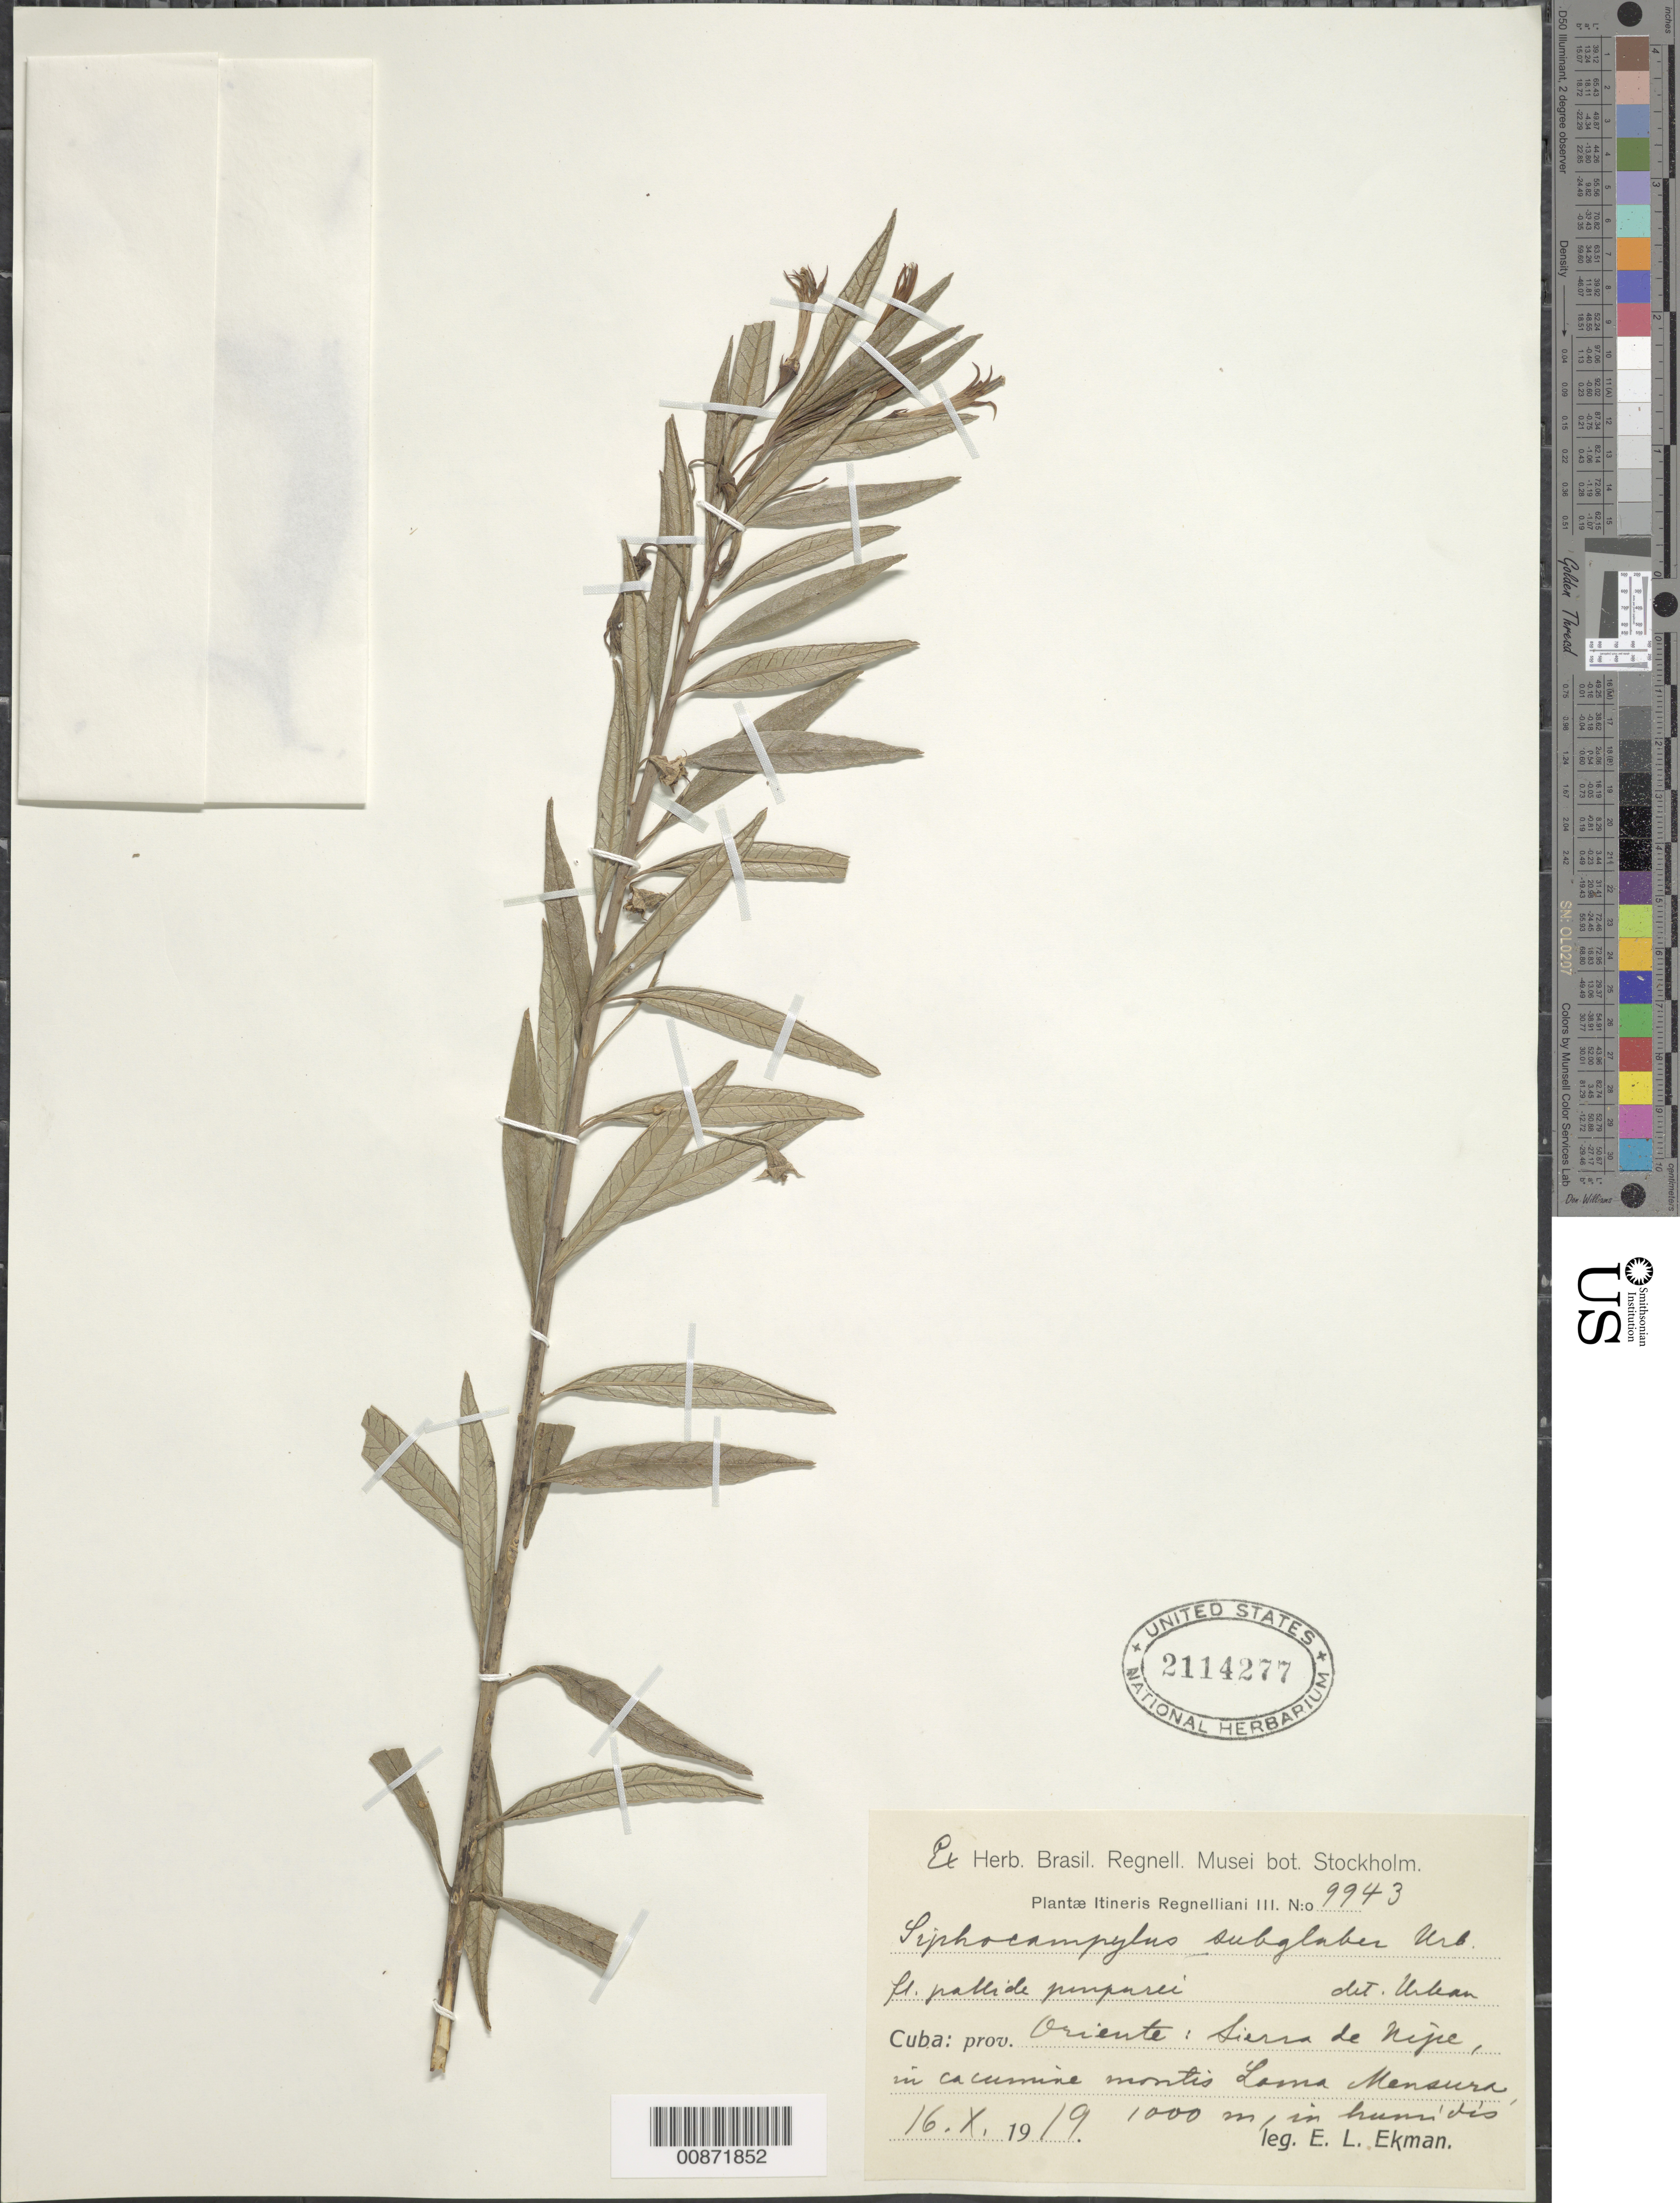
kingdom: Plantae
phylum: Tracheophyta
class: Magnoliopsida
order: Asterales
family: Campanulaceae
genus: Siphocampylus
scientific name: Siphocampylus subglaber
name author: Urb.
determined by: Urban, Ignatz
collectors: E. L. Ekman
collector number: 9943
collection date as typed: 16 Oct 1919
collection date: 1919-10-16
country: Cuba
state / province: Oriente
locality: Sierra de Nipe, Loma Mansura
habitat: In cacumine montis, in humidis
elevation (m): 1000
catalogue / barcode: US 2114277